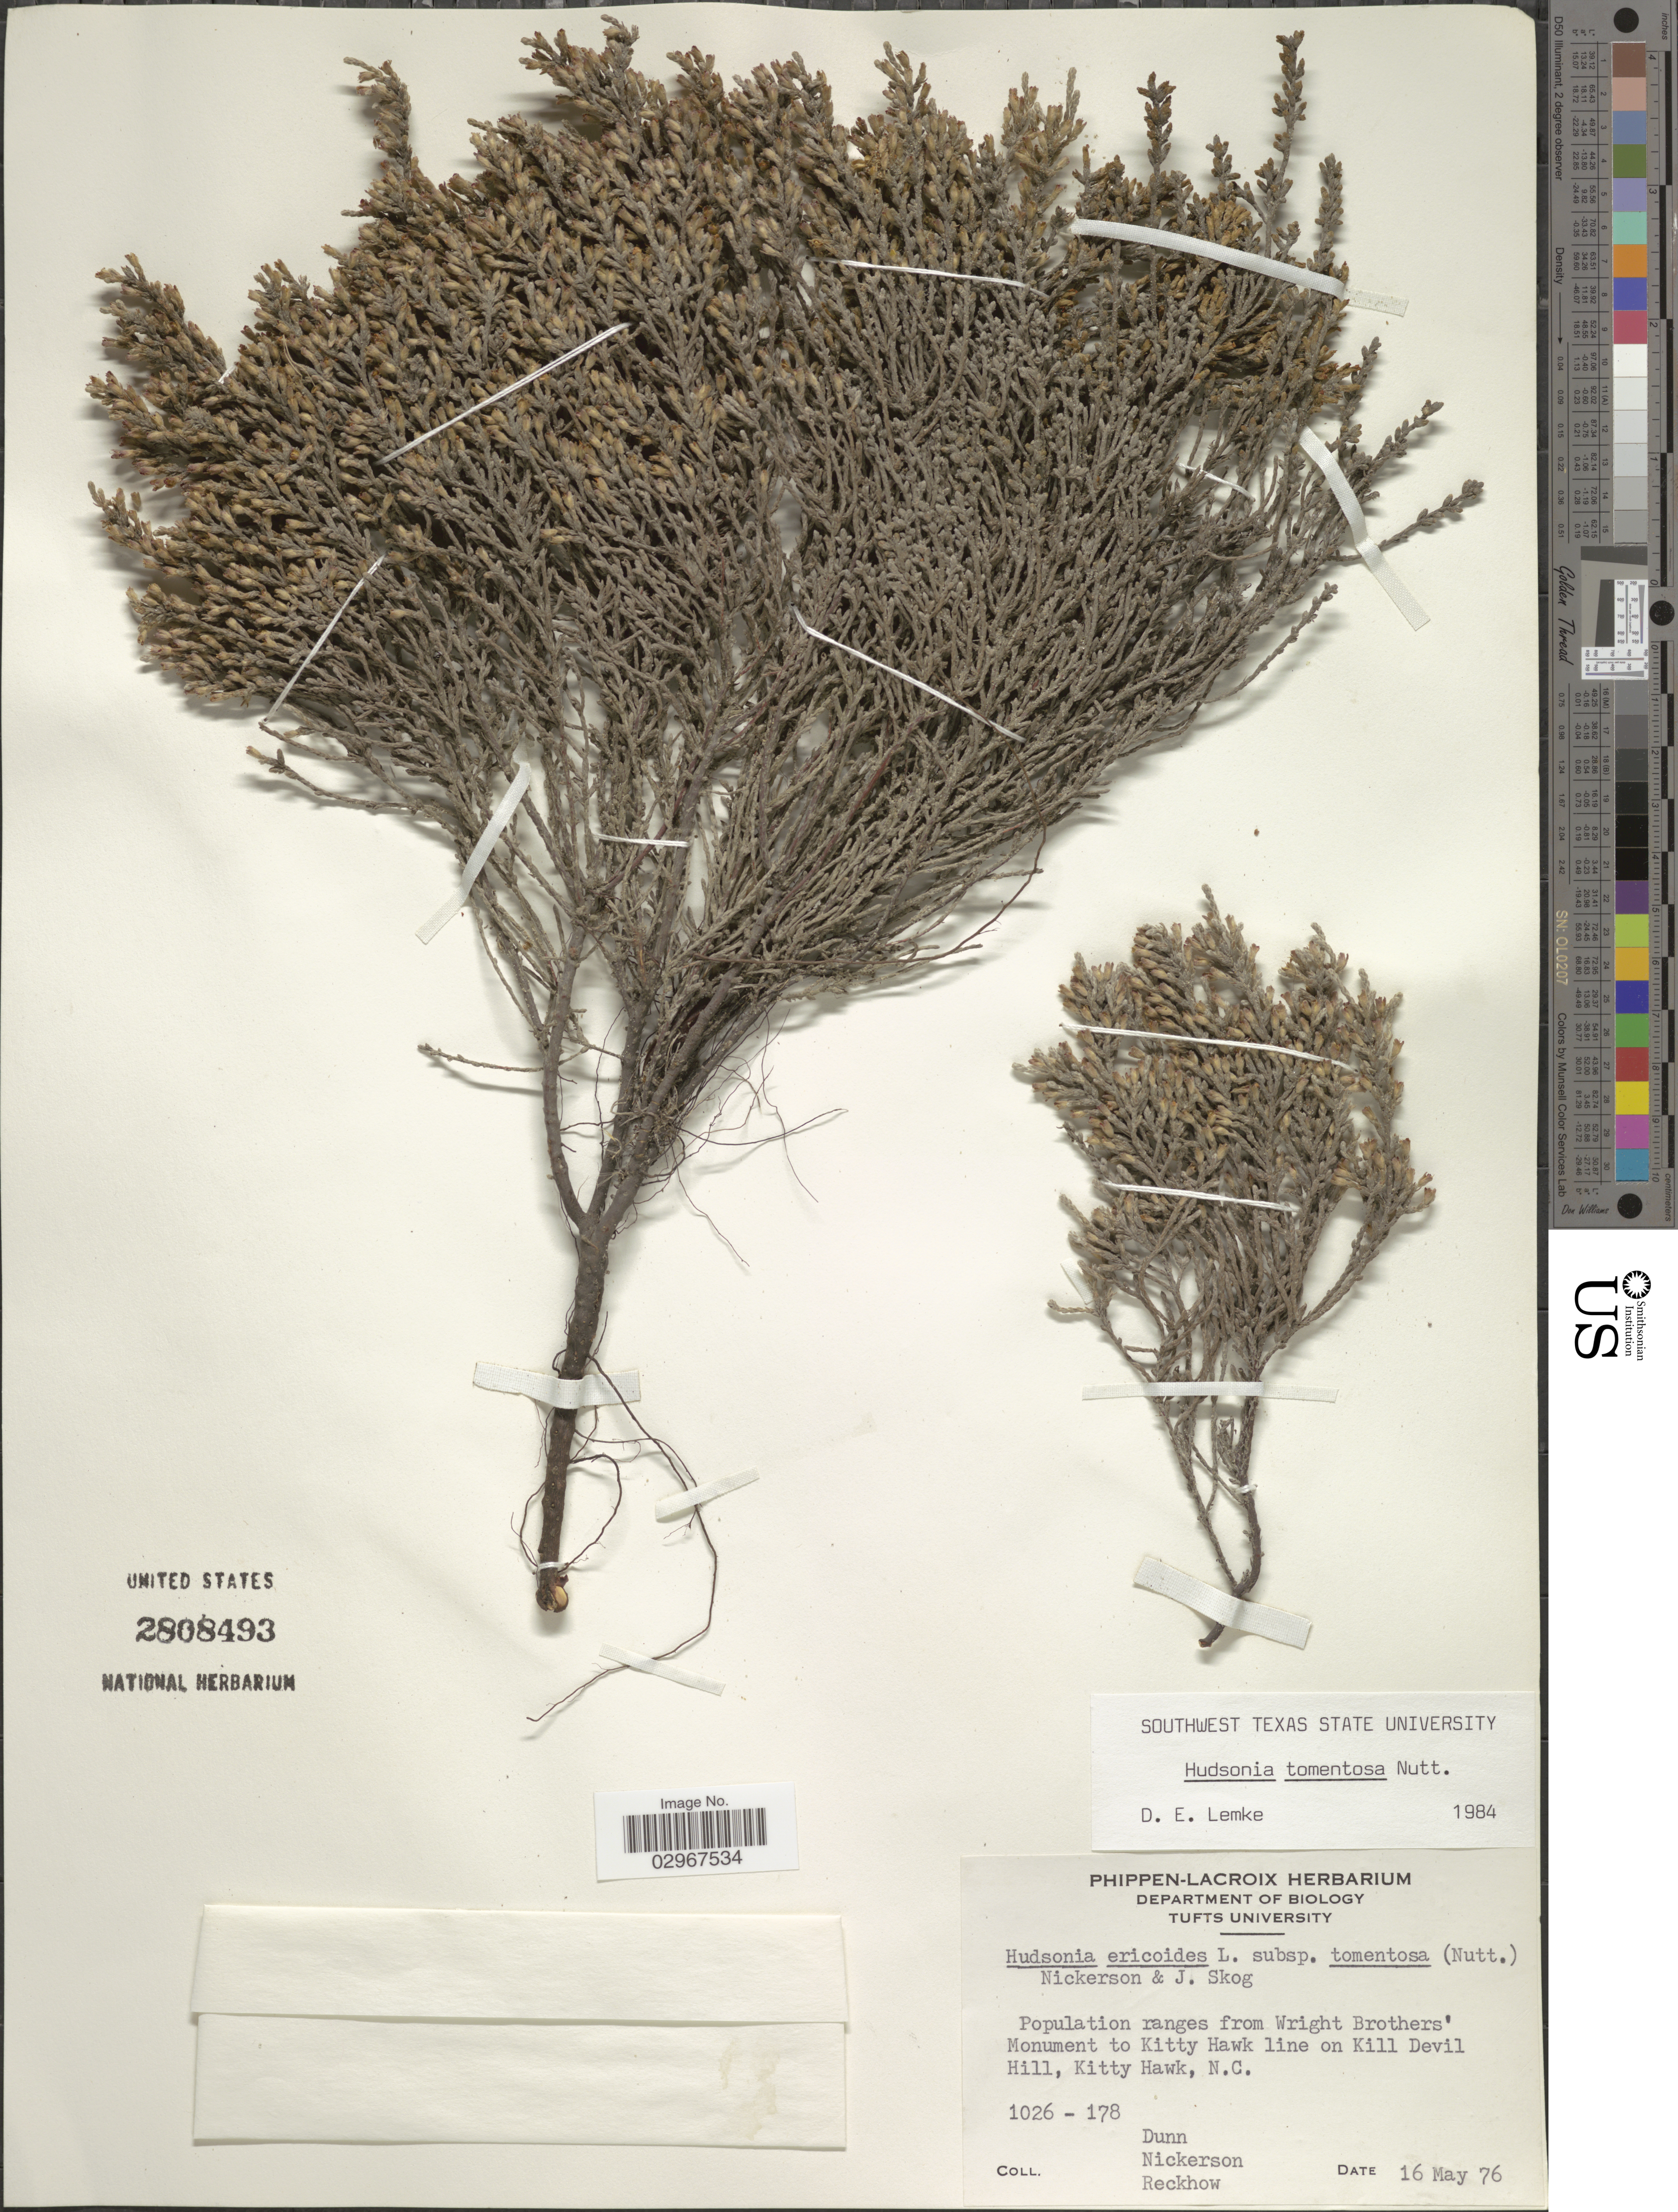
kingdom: Plantae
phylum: Tracheophyta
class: Magnoliopsida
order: Malvales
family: Cistaceae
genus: Hudsonia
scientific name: Hudsonia tomentosa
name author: Nutt.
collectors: -- Dunn, Nickerson, -- & Reckhow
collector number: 1026-178?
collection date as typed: Transcribed d/m/y: 16/5/76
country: United States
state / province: North Carolina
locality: Population ranges from Wright Brothers' Monument to Kitty Hawk line on Kill Devil Hill, Kitty Hawk, N.C.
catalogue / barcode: US 2808493